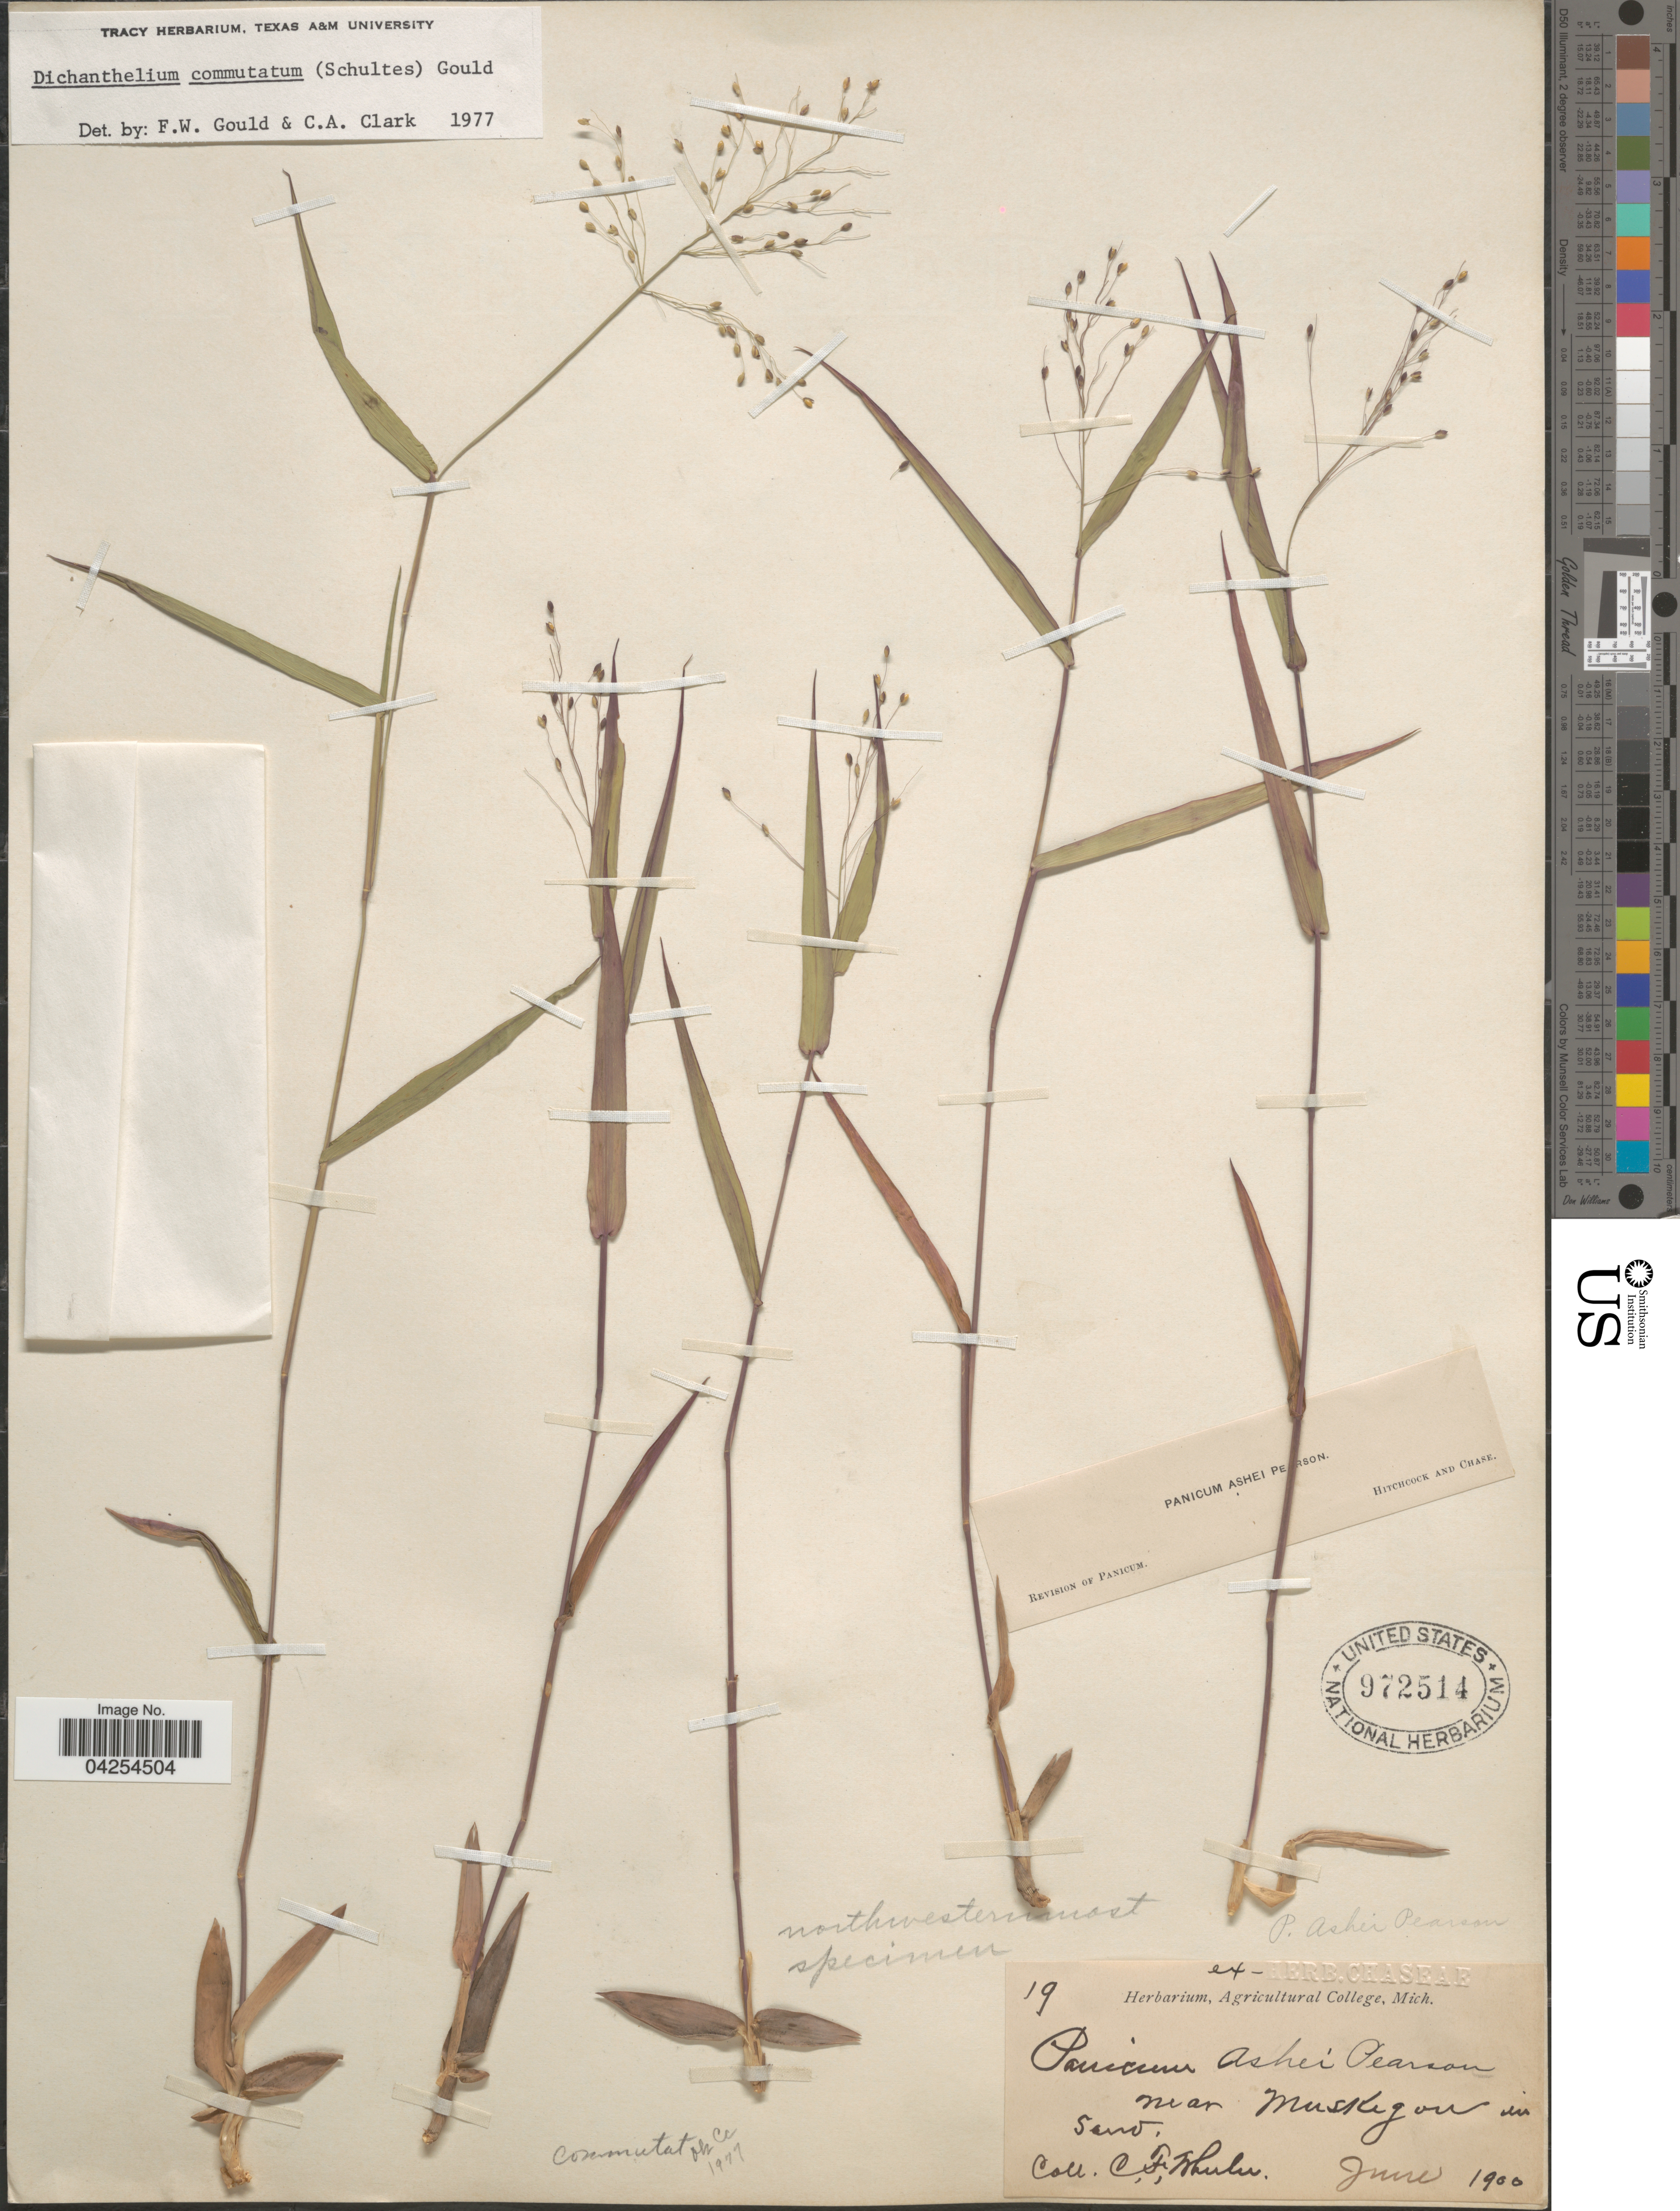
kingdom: Plantae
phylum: Tracheophyta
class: Liliopsida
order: Poales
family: Poaceae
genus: Dichanthelium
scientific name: Dichanthelium commutatum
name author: (Schult.) Gould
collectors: C. Wheeler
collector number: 19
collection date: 1900-06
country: United States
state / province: Michigan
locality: Near Muskigou in sand.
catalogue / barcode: US 972514